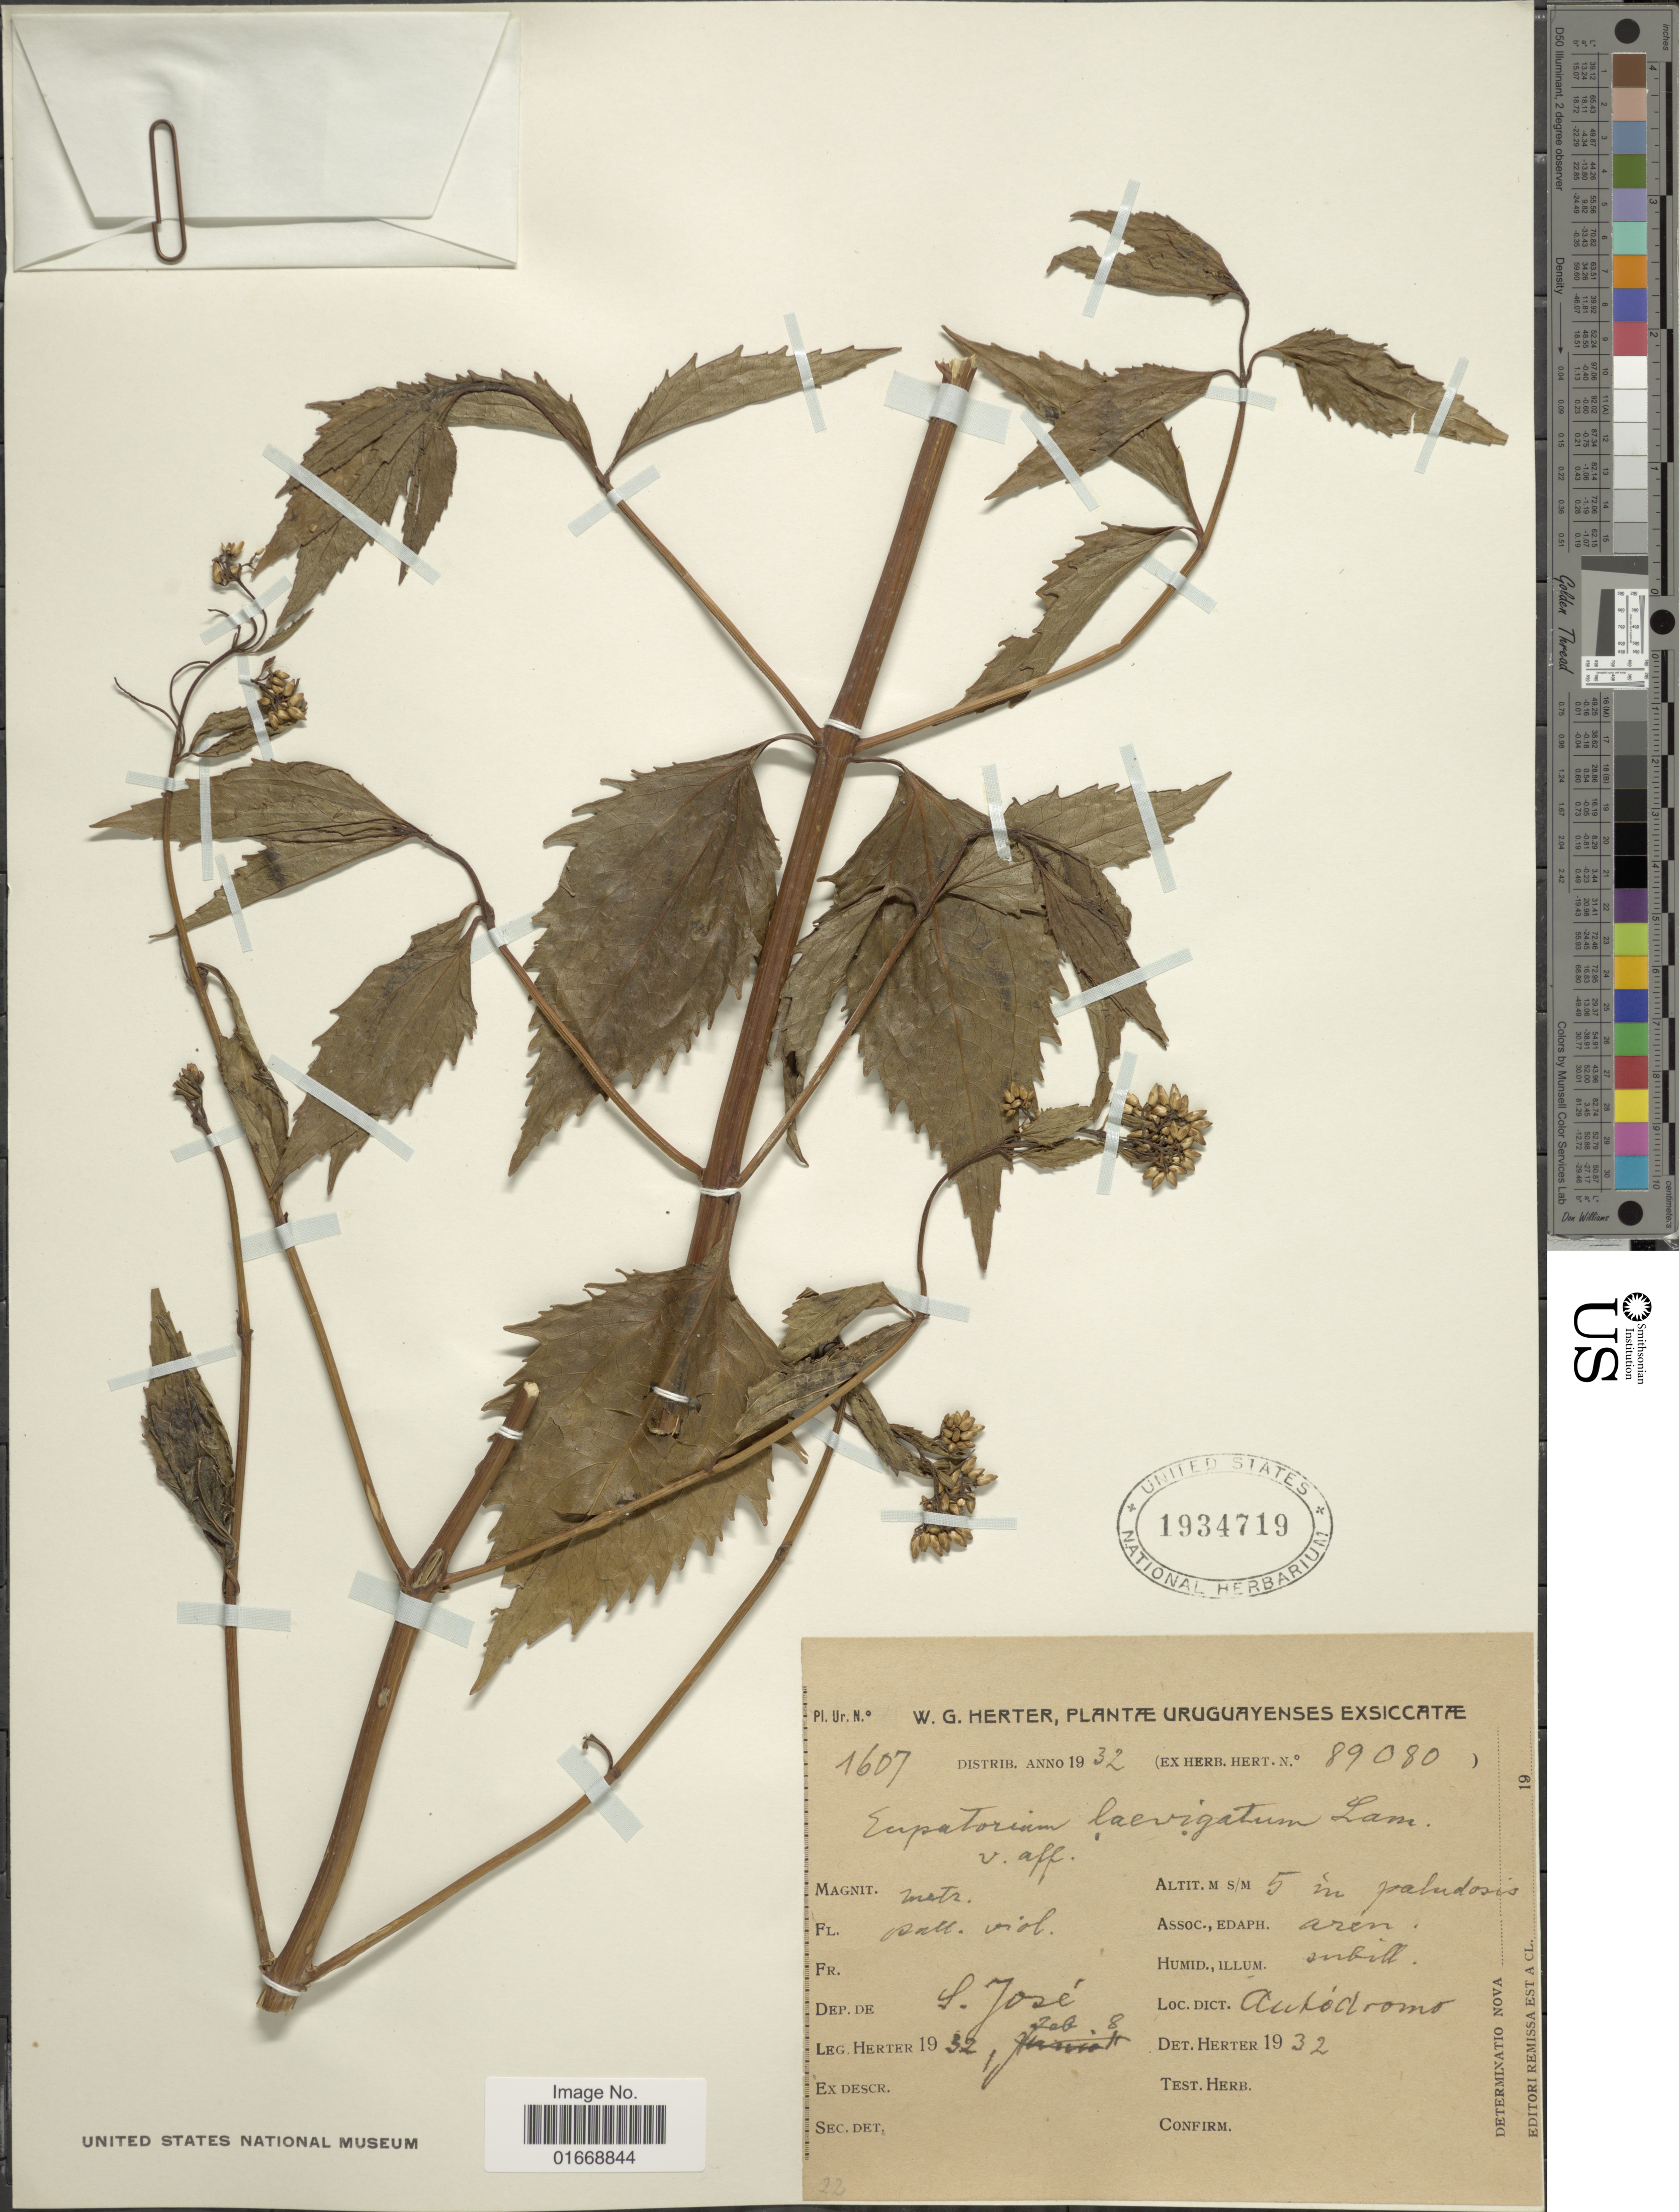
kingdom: Plantae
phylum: Tracheophyta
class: Magnoliopsida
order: Asterales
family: Asteraceae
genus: Chromolaena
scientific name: Chromolaena laevigatum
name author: Lam.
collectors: W. G. Herter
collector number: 1607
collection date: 1932-02-08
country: Uruguay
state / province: San Jose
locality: Dep. de S. Jose, Dict. Autodromo.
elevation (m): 5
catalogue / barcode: US 1934719